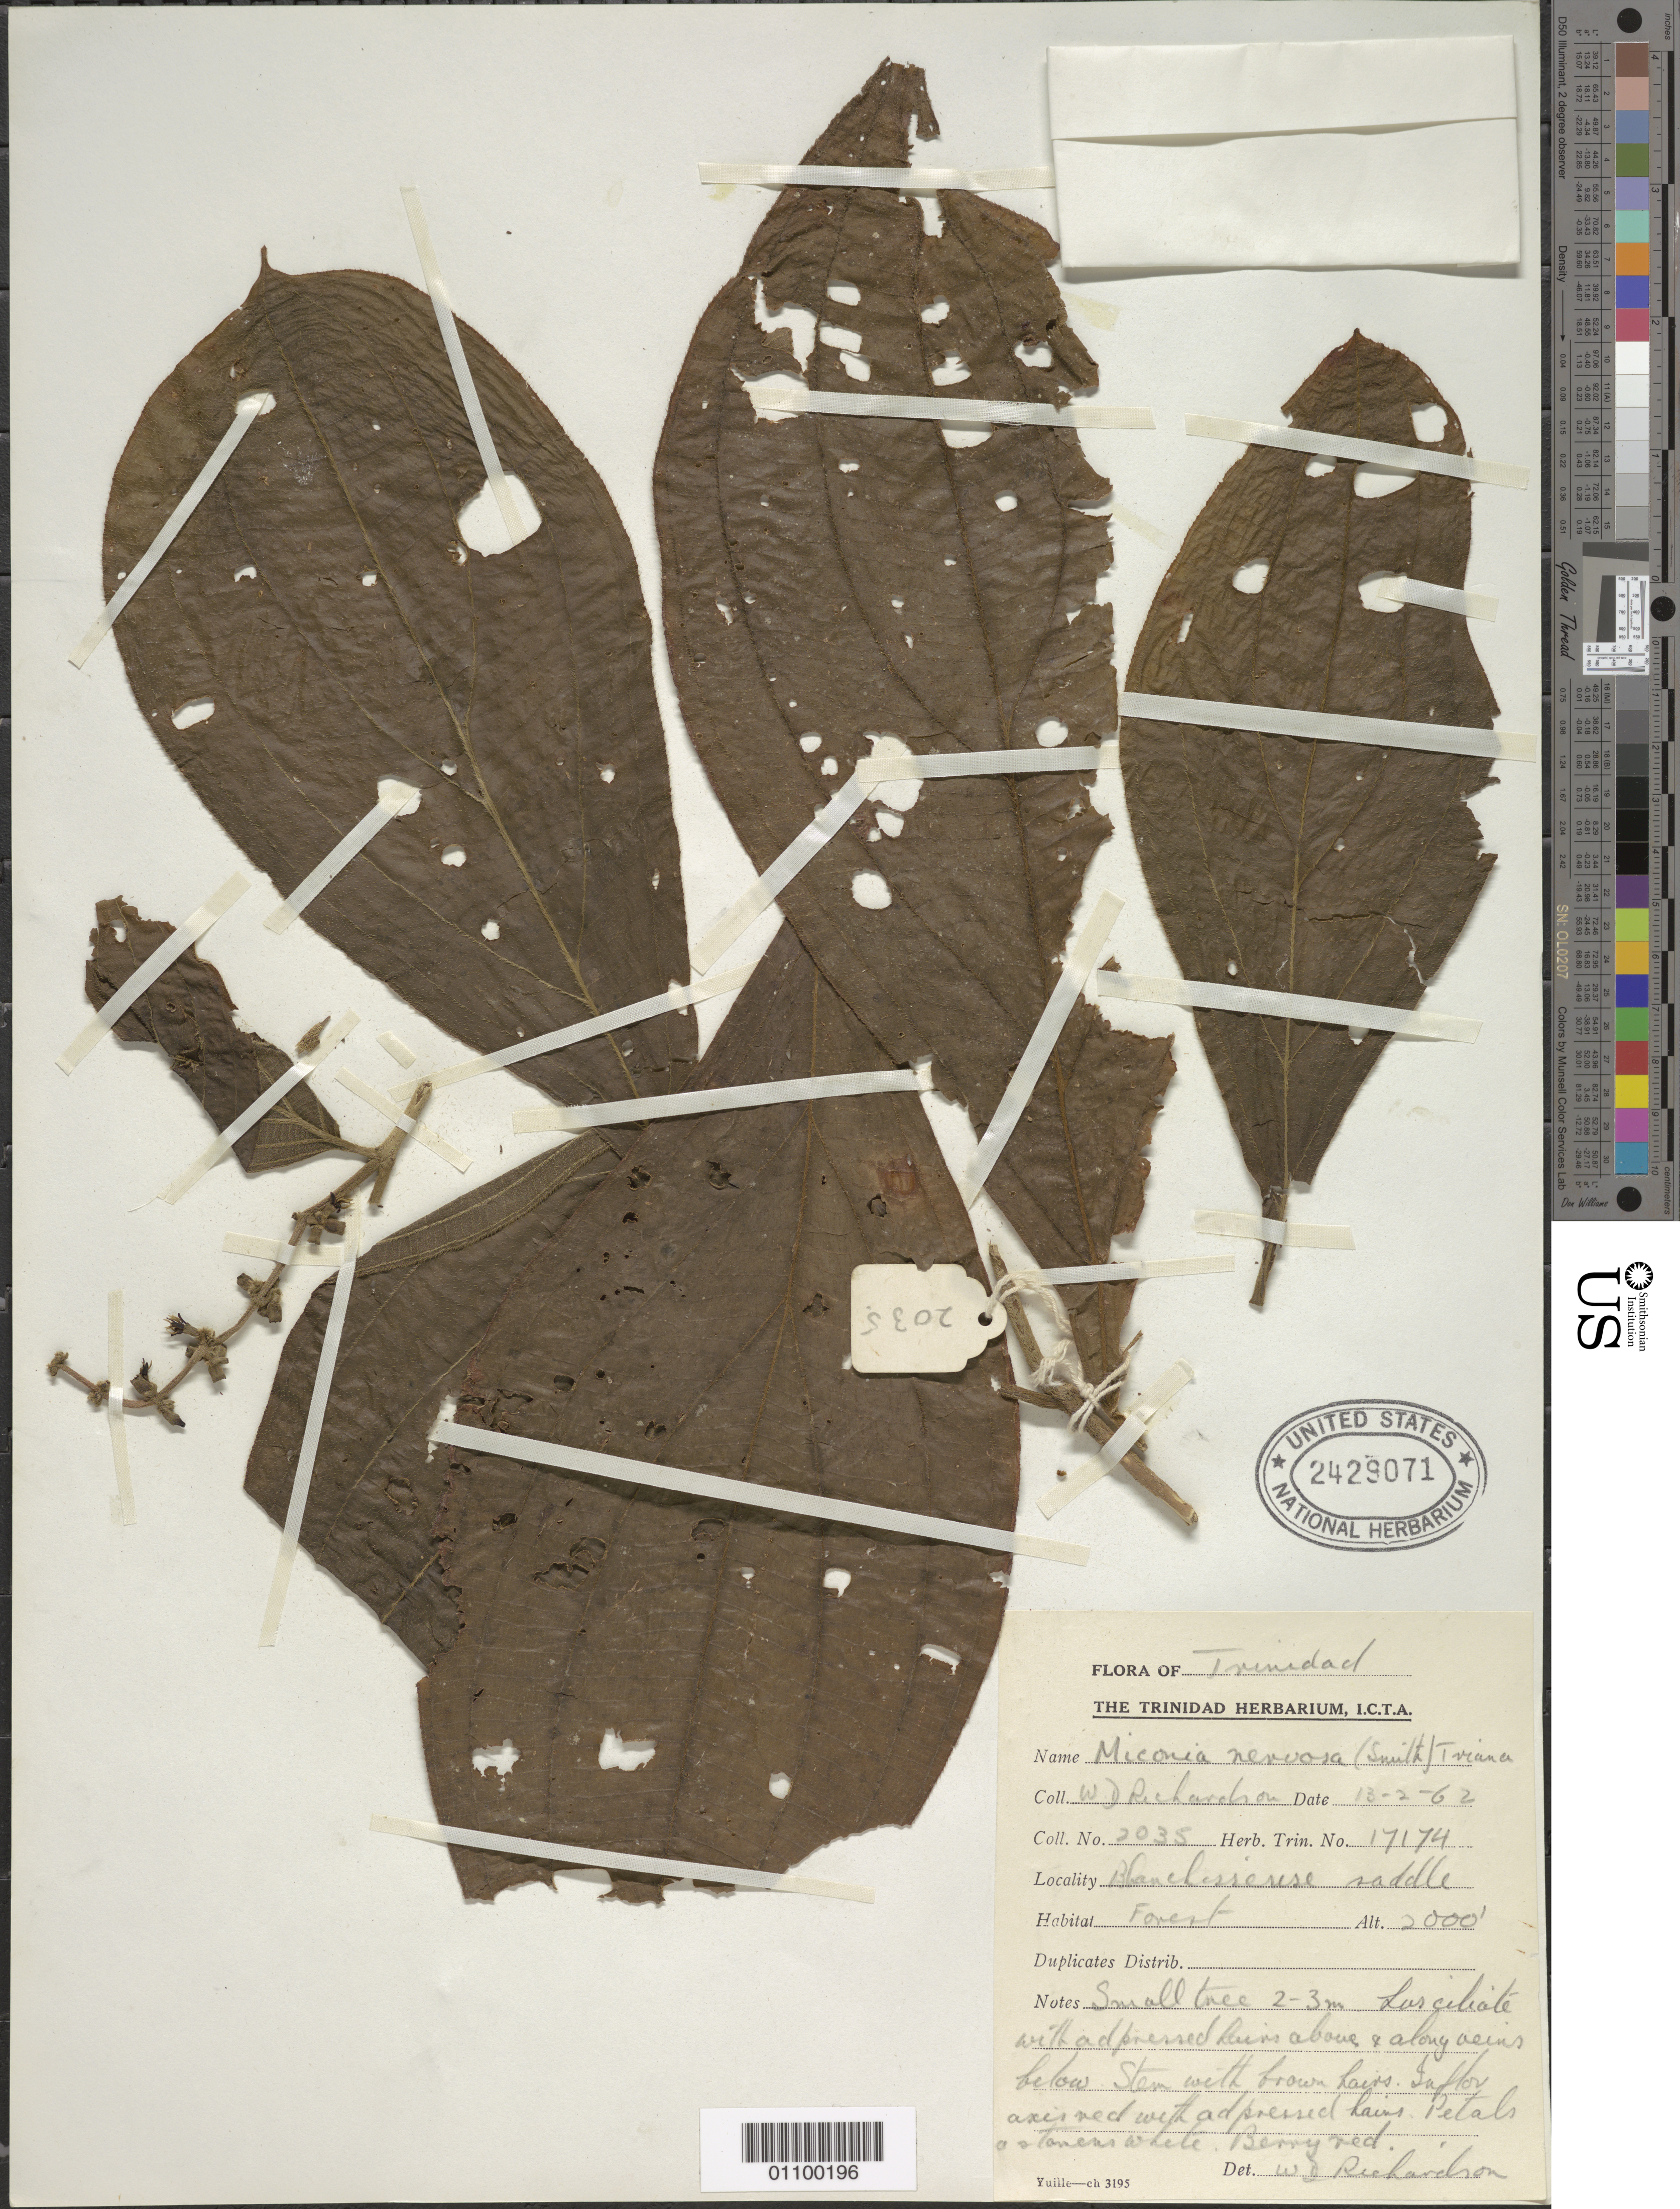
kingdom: Plantae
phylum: Tracheophyta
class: Magnoliopsida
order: Myrtales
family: Melastomataceae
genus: Miconia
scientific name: Miconia nervosa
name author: (Sm.) Triana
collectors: W. D. Richardson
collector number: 2035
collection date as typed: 13 Feb 1962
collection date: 1962-02-13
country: Trinidad and Tobago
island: Trinidad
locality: Blanchisseuse saddle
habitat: Herb. Trin. No. 17174 | forest habitat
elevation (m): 610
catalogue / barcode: US 2429071